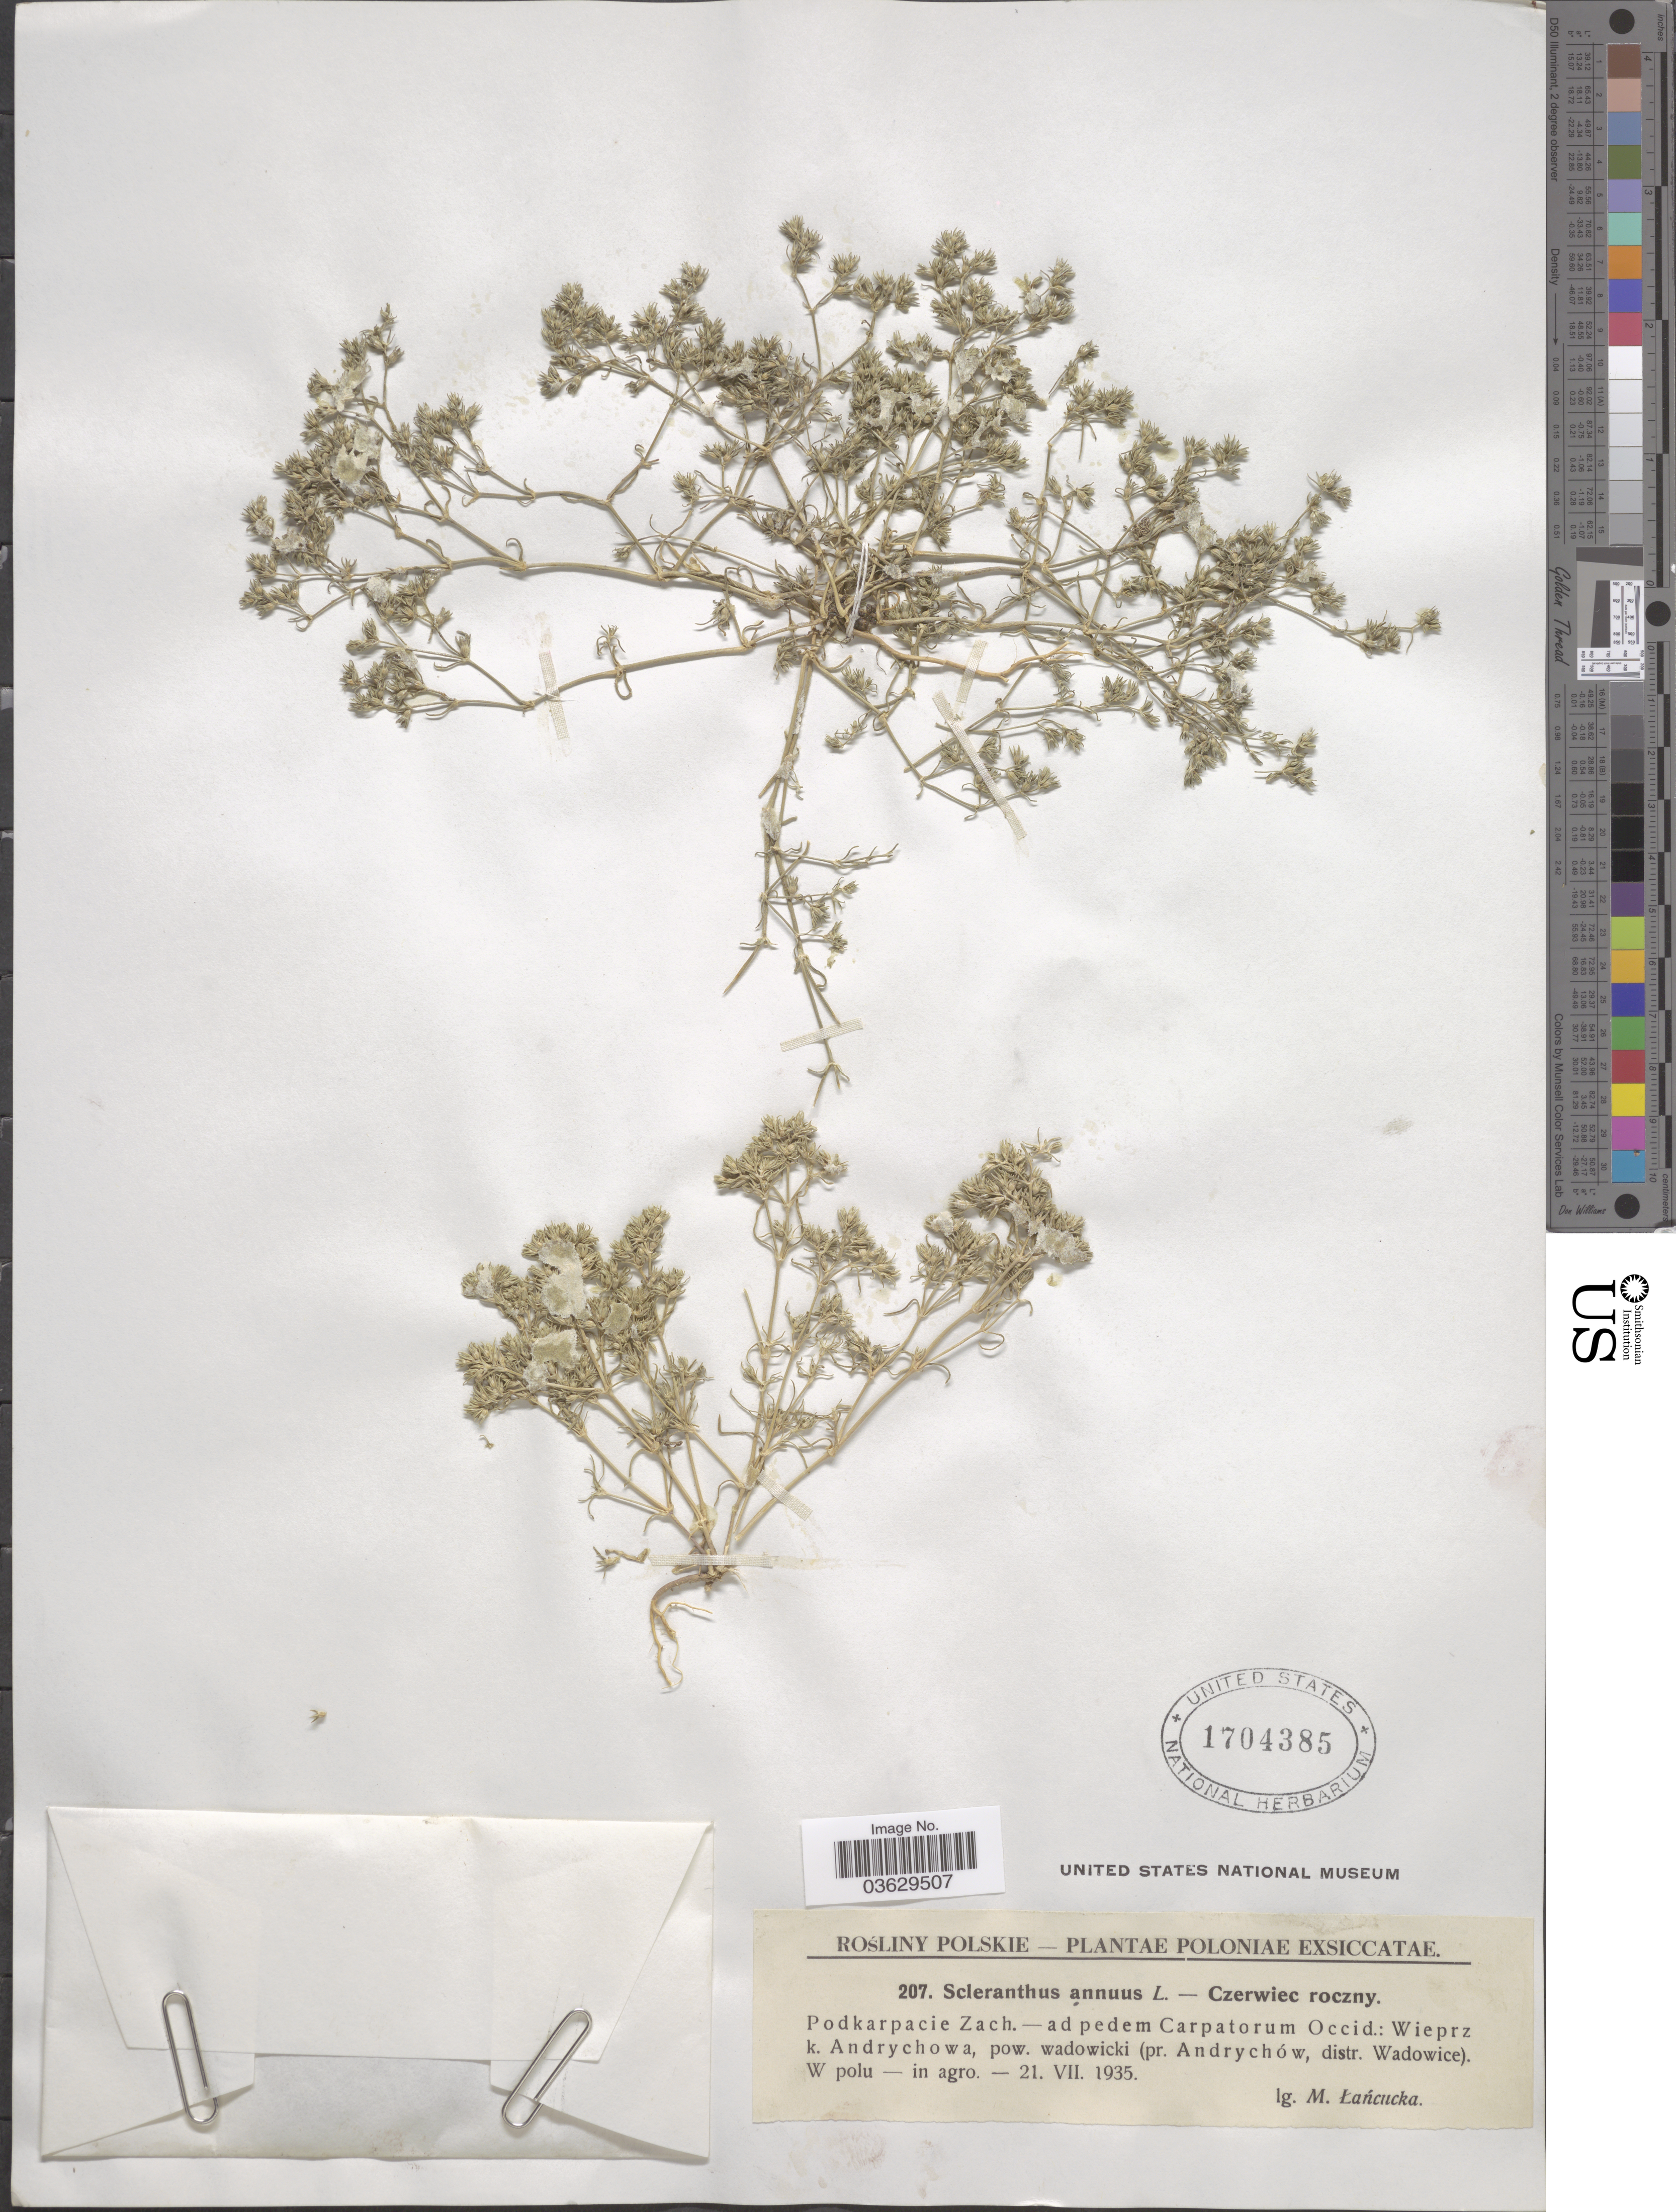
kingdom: Plantae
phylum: Tracheophyta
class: Magnoliopsida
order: Caryophyllales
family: Caryophyllaceae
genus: Scleranthus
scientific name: Scleranthus annuus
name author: L.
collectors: M. Lancucka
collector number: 207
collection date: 1935-07-21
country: Poland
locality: Podkarpacie Zach.-ad pedem Carpatorum Occid.: Wieprzk. Andrychowa, pow. wadowicki (pr. Andrychów, distr. Wadowice). W polu-in agro.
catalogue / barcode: US 1704385